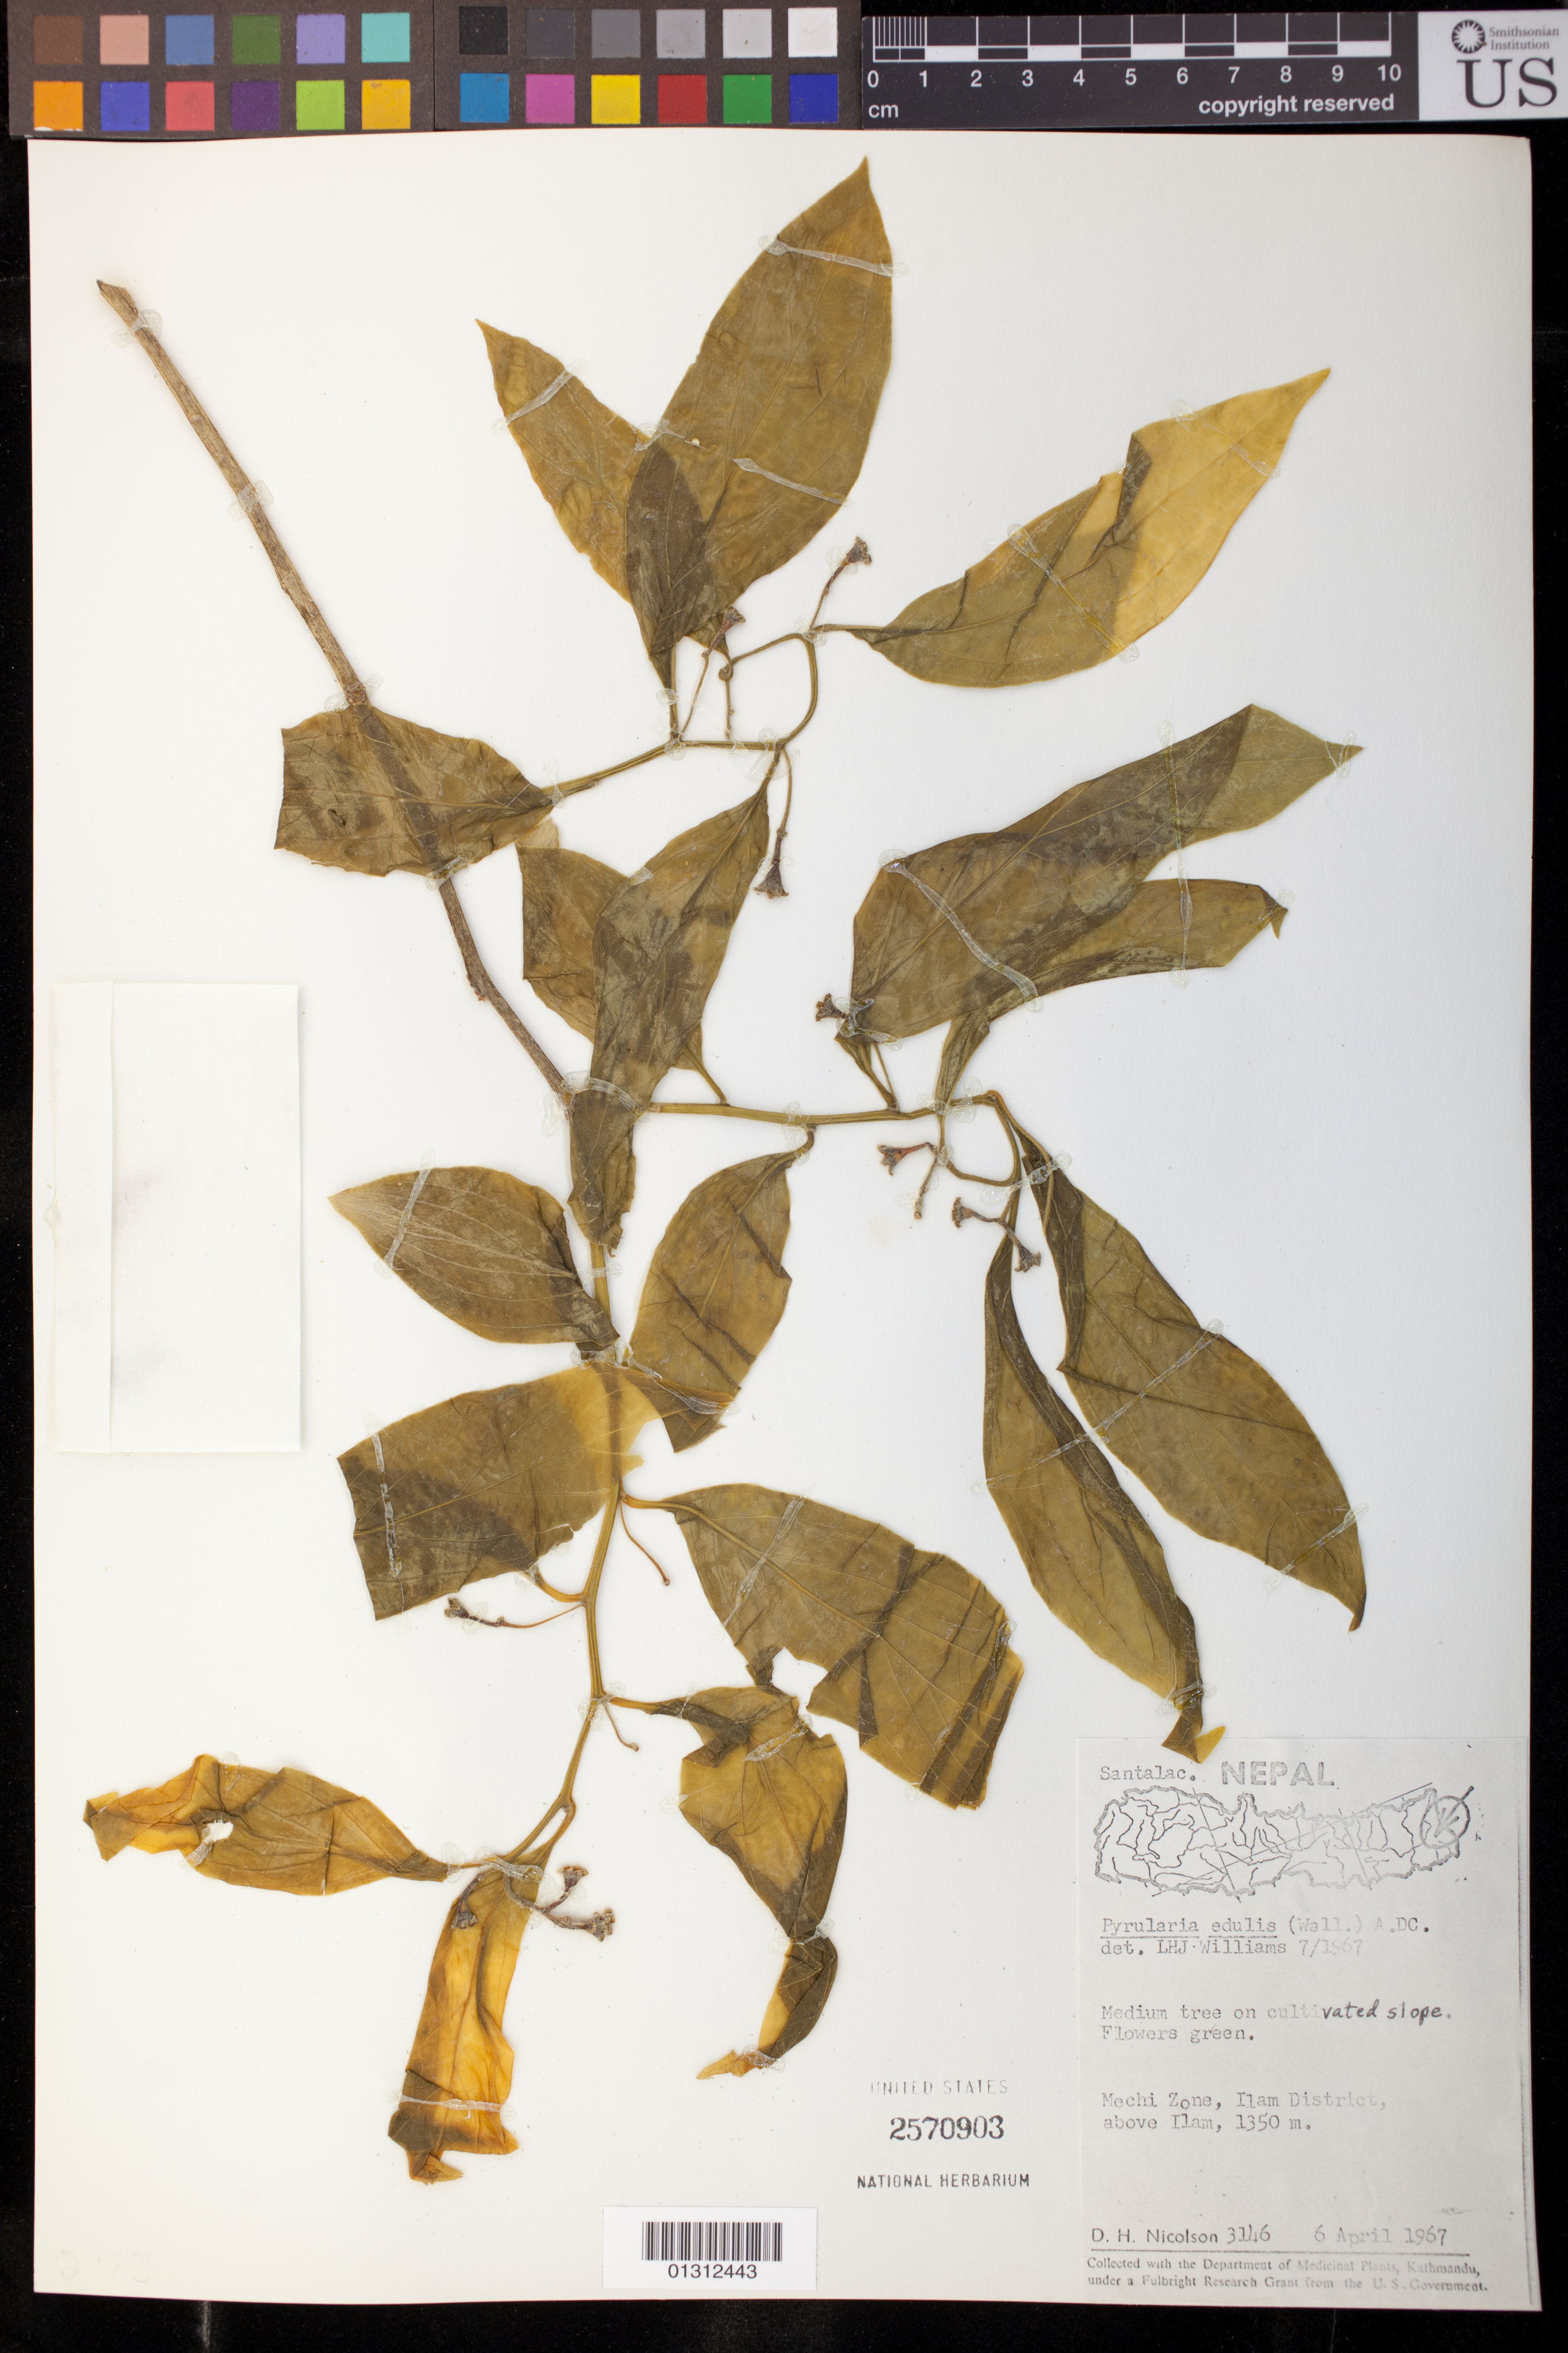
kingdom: Plantae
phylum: Tracheophyta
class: Magnoliopsida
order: Santalales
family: Cervantesiaceae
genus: Pyrularia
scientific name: Pyrularia edulis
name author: (Wall.) A. DC.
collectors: D. H. Nicolson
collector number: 3146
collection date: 1967-04-06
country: Nepal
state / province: Eastern Region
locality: Mech─½ Zone, Il─üm District, above Il─üm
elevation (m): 1350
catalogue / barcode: US 2570903